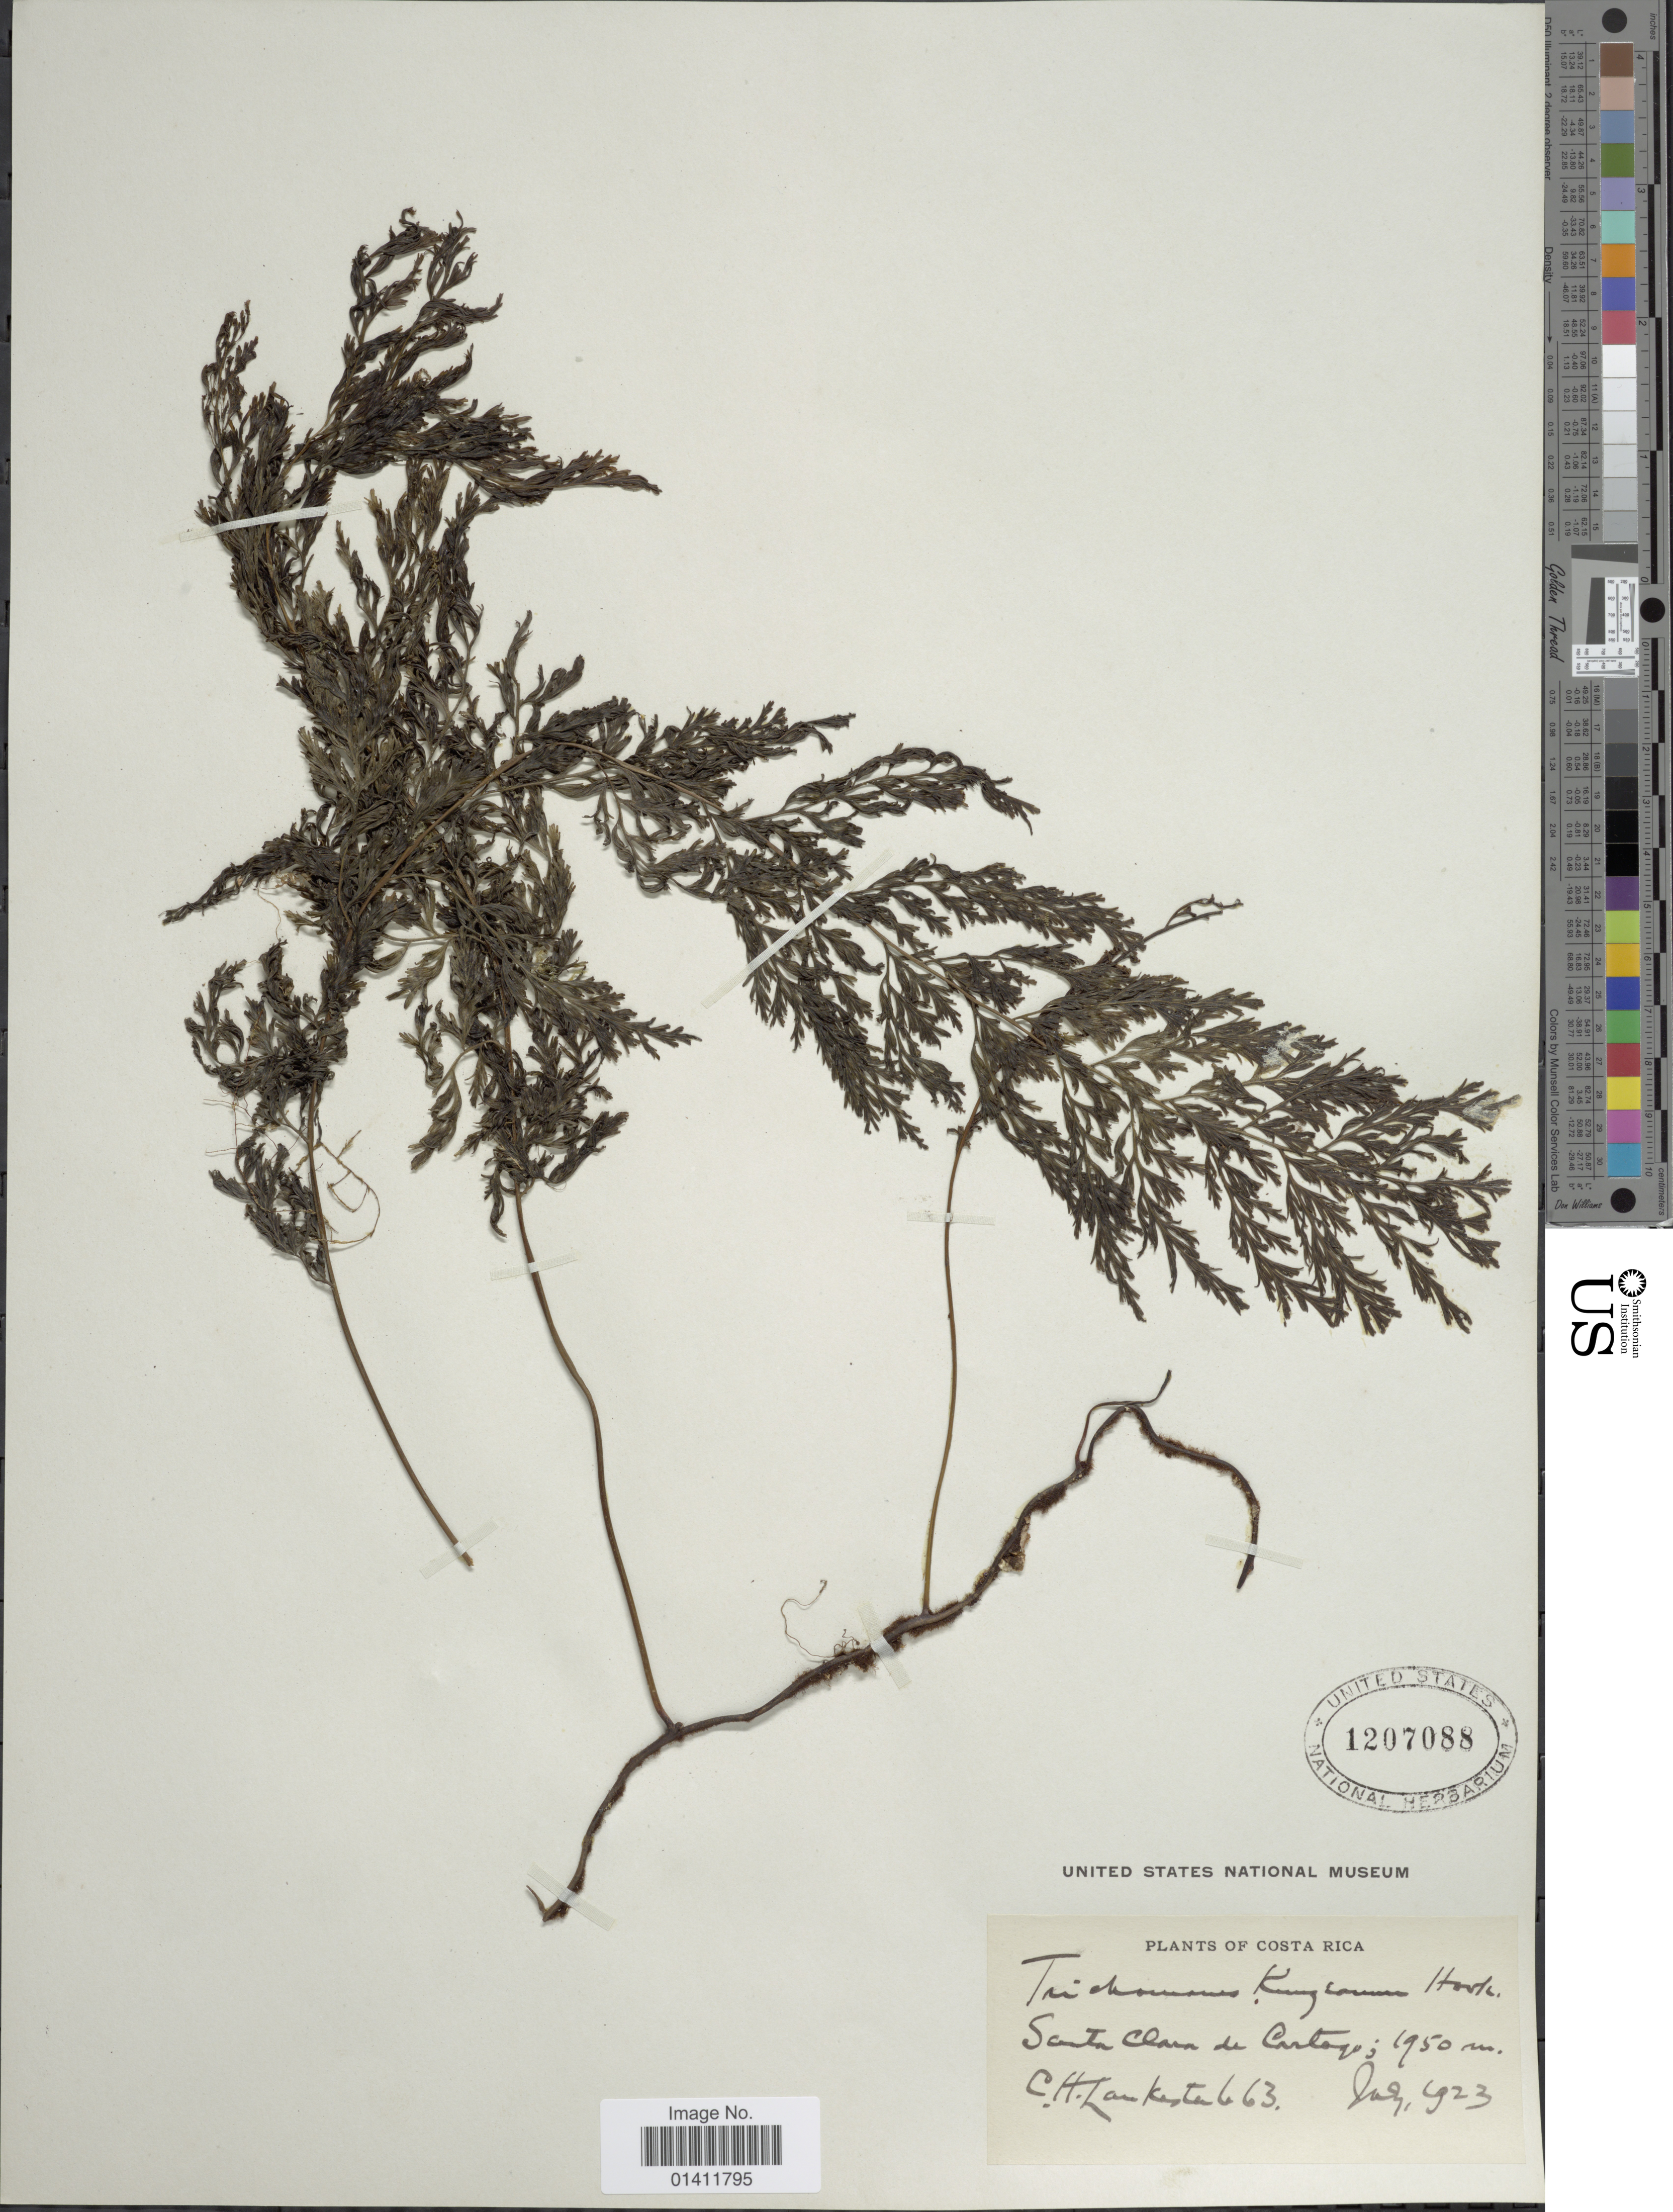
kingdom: Plantae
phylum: Tracheophyta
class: Polypodiopsida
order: Hymenophyllales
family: Hymenophyllaceae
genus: Vandenboschia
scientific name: Vandenboschia radicans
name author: (Sw.) Copel.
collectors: C. H. Lankester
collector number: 663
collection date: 1923-07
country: Costa Rica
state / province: Cartago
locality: Santa Clara de Cartago.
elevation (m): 1950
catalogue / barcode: US 1207088